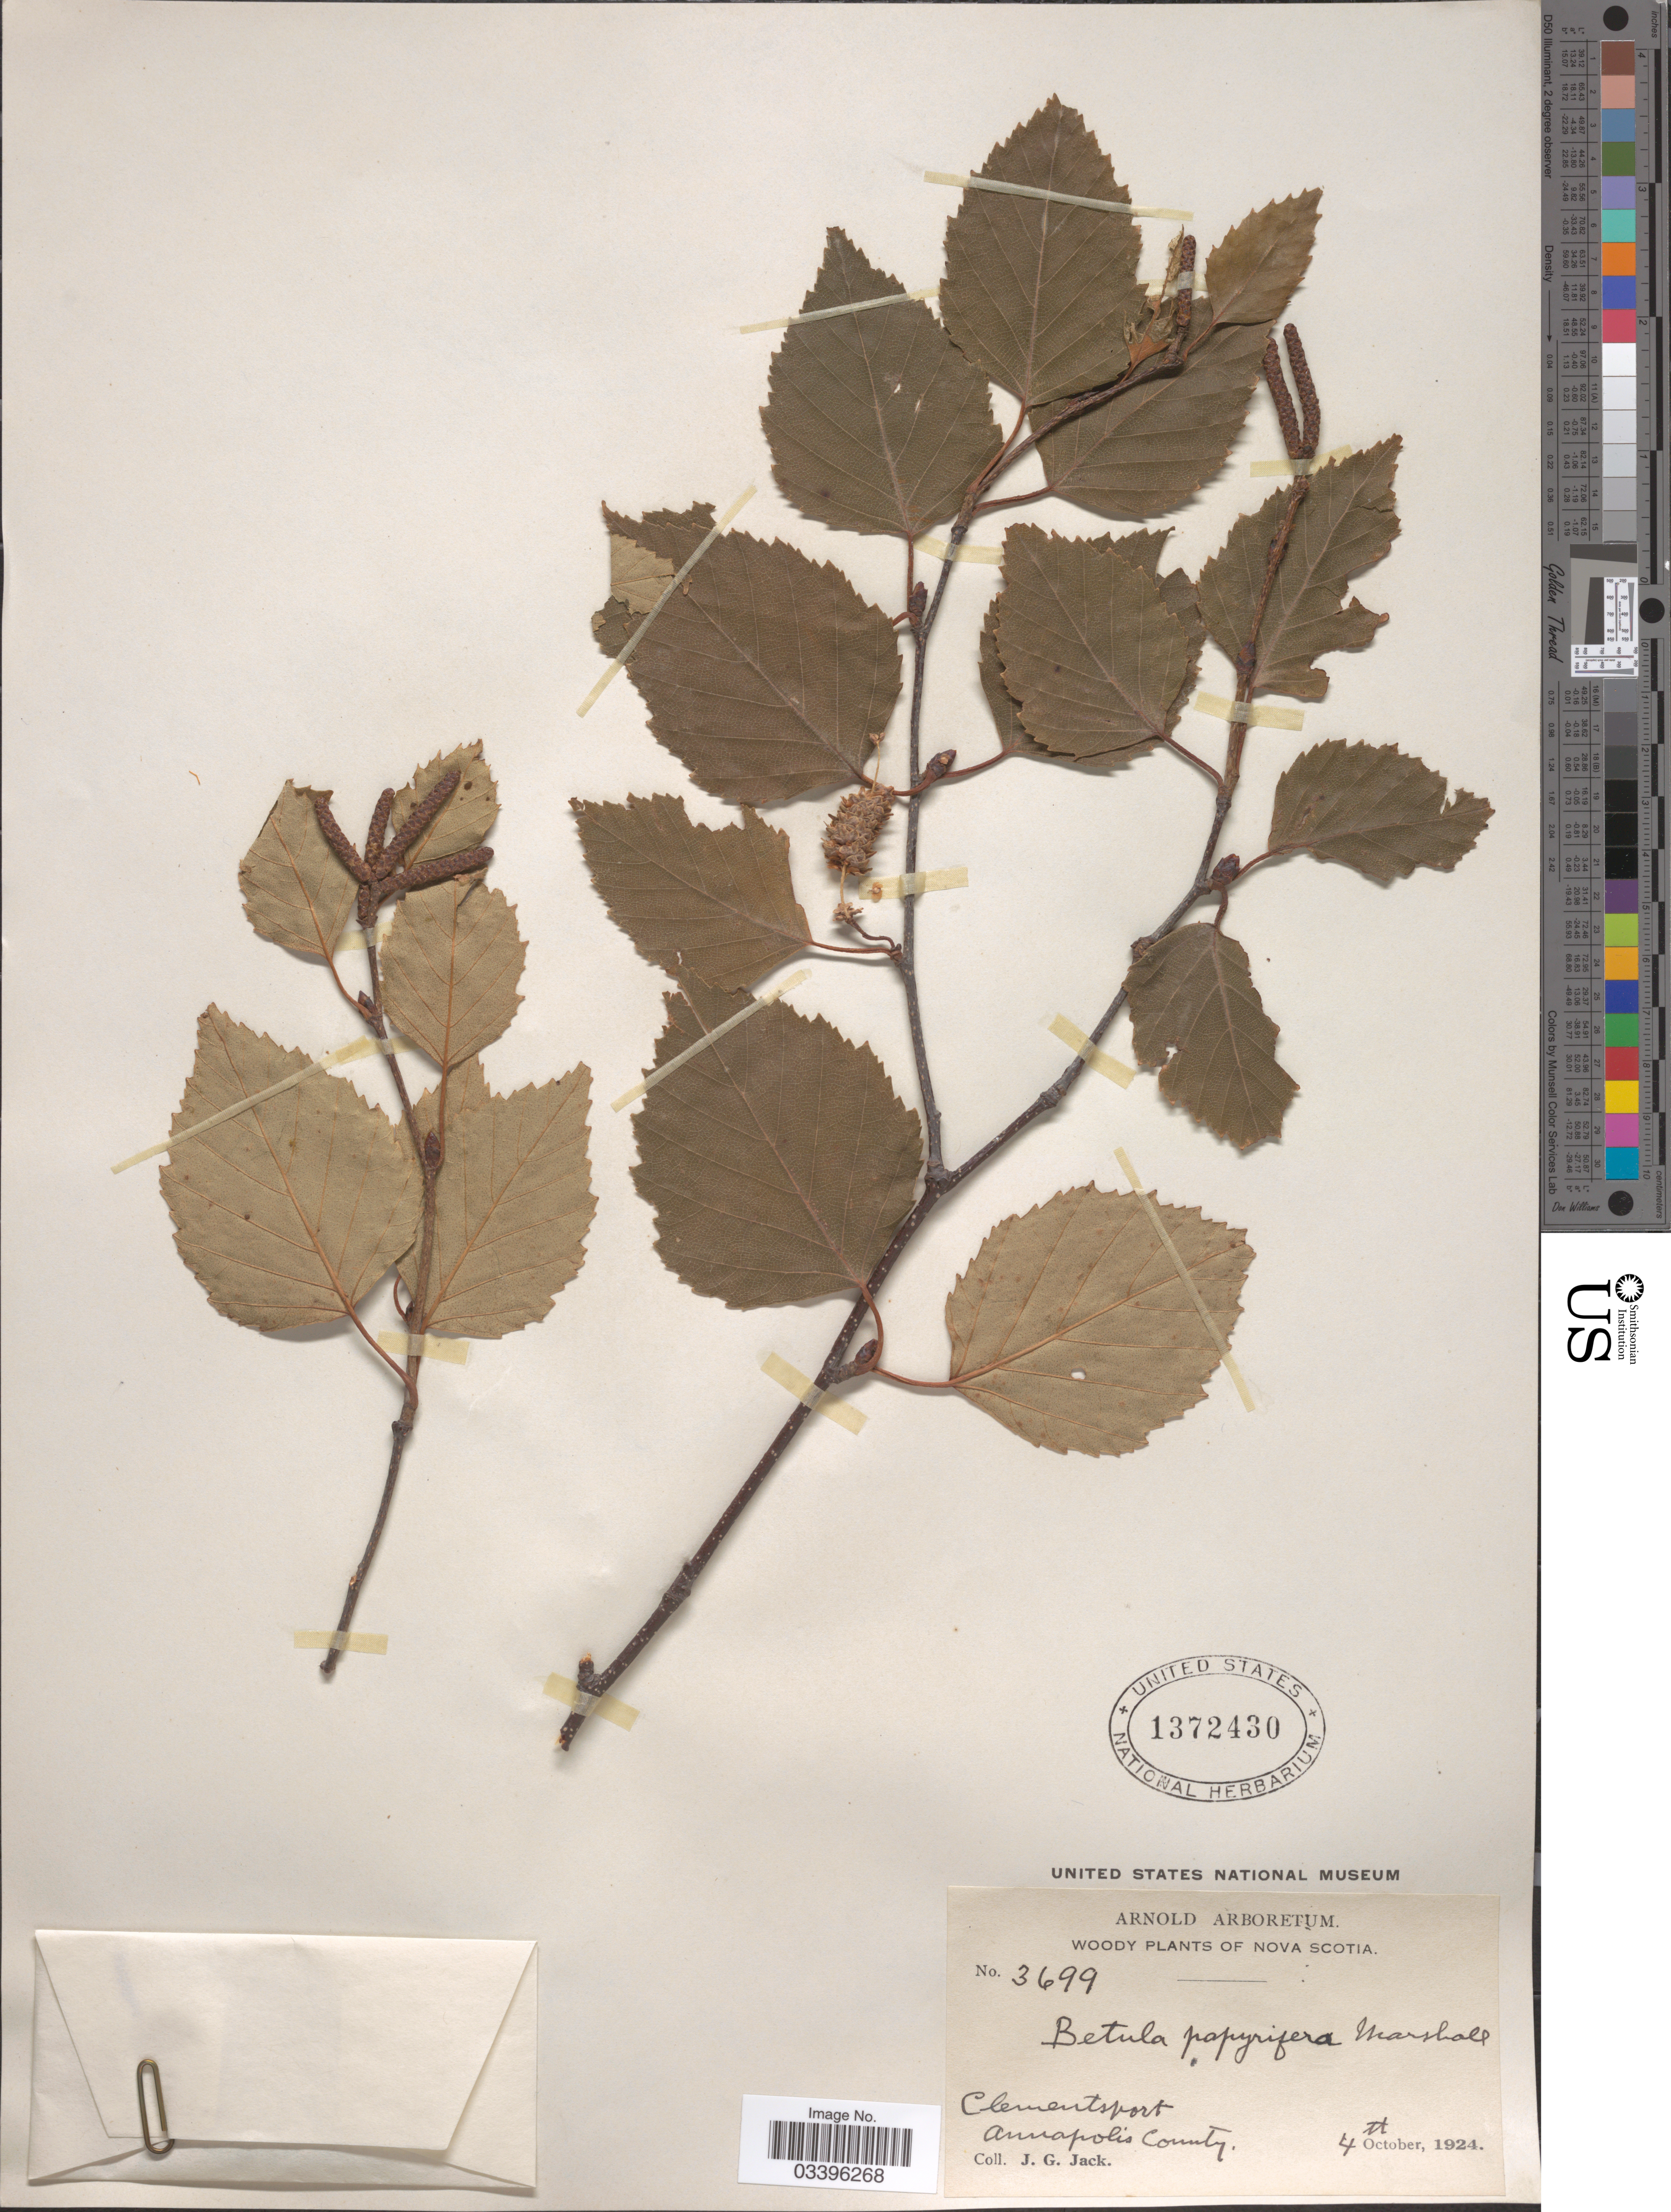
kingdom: Plantae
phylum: Tracheophyta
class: Magnoliopsida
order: Fagales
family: Betulaceae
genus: Betula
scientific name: Betula papyrifera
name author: Marshall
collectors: J. G. Jack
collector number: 3699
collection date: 1924-10-04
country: Canada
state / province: Nova Scotia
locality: Clementsport. Annapolis County.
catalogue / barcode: US 1372430